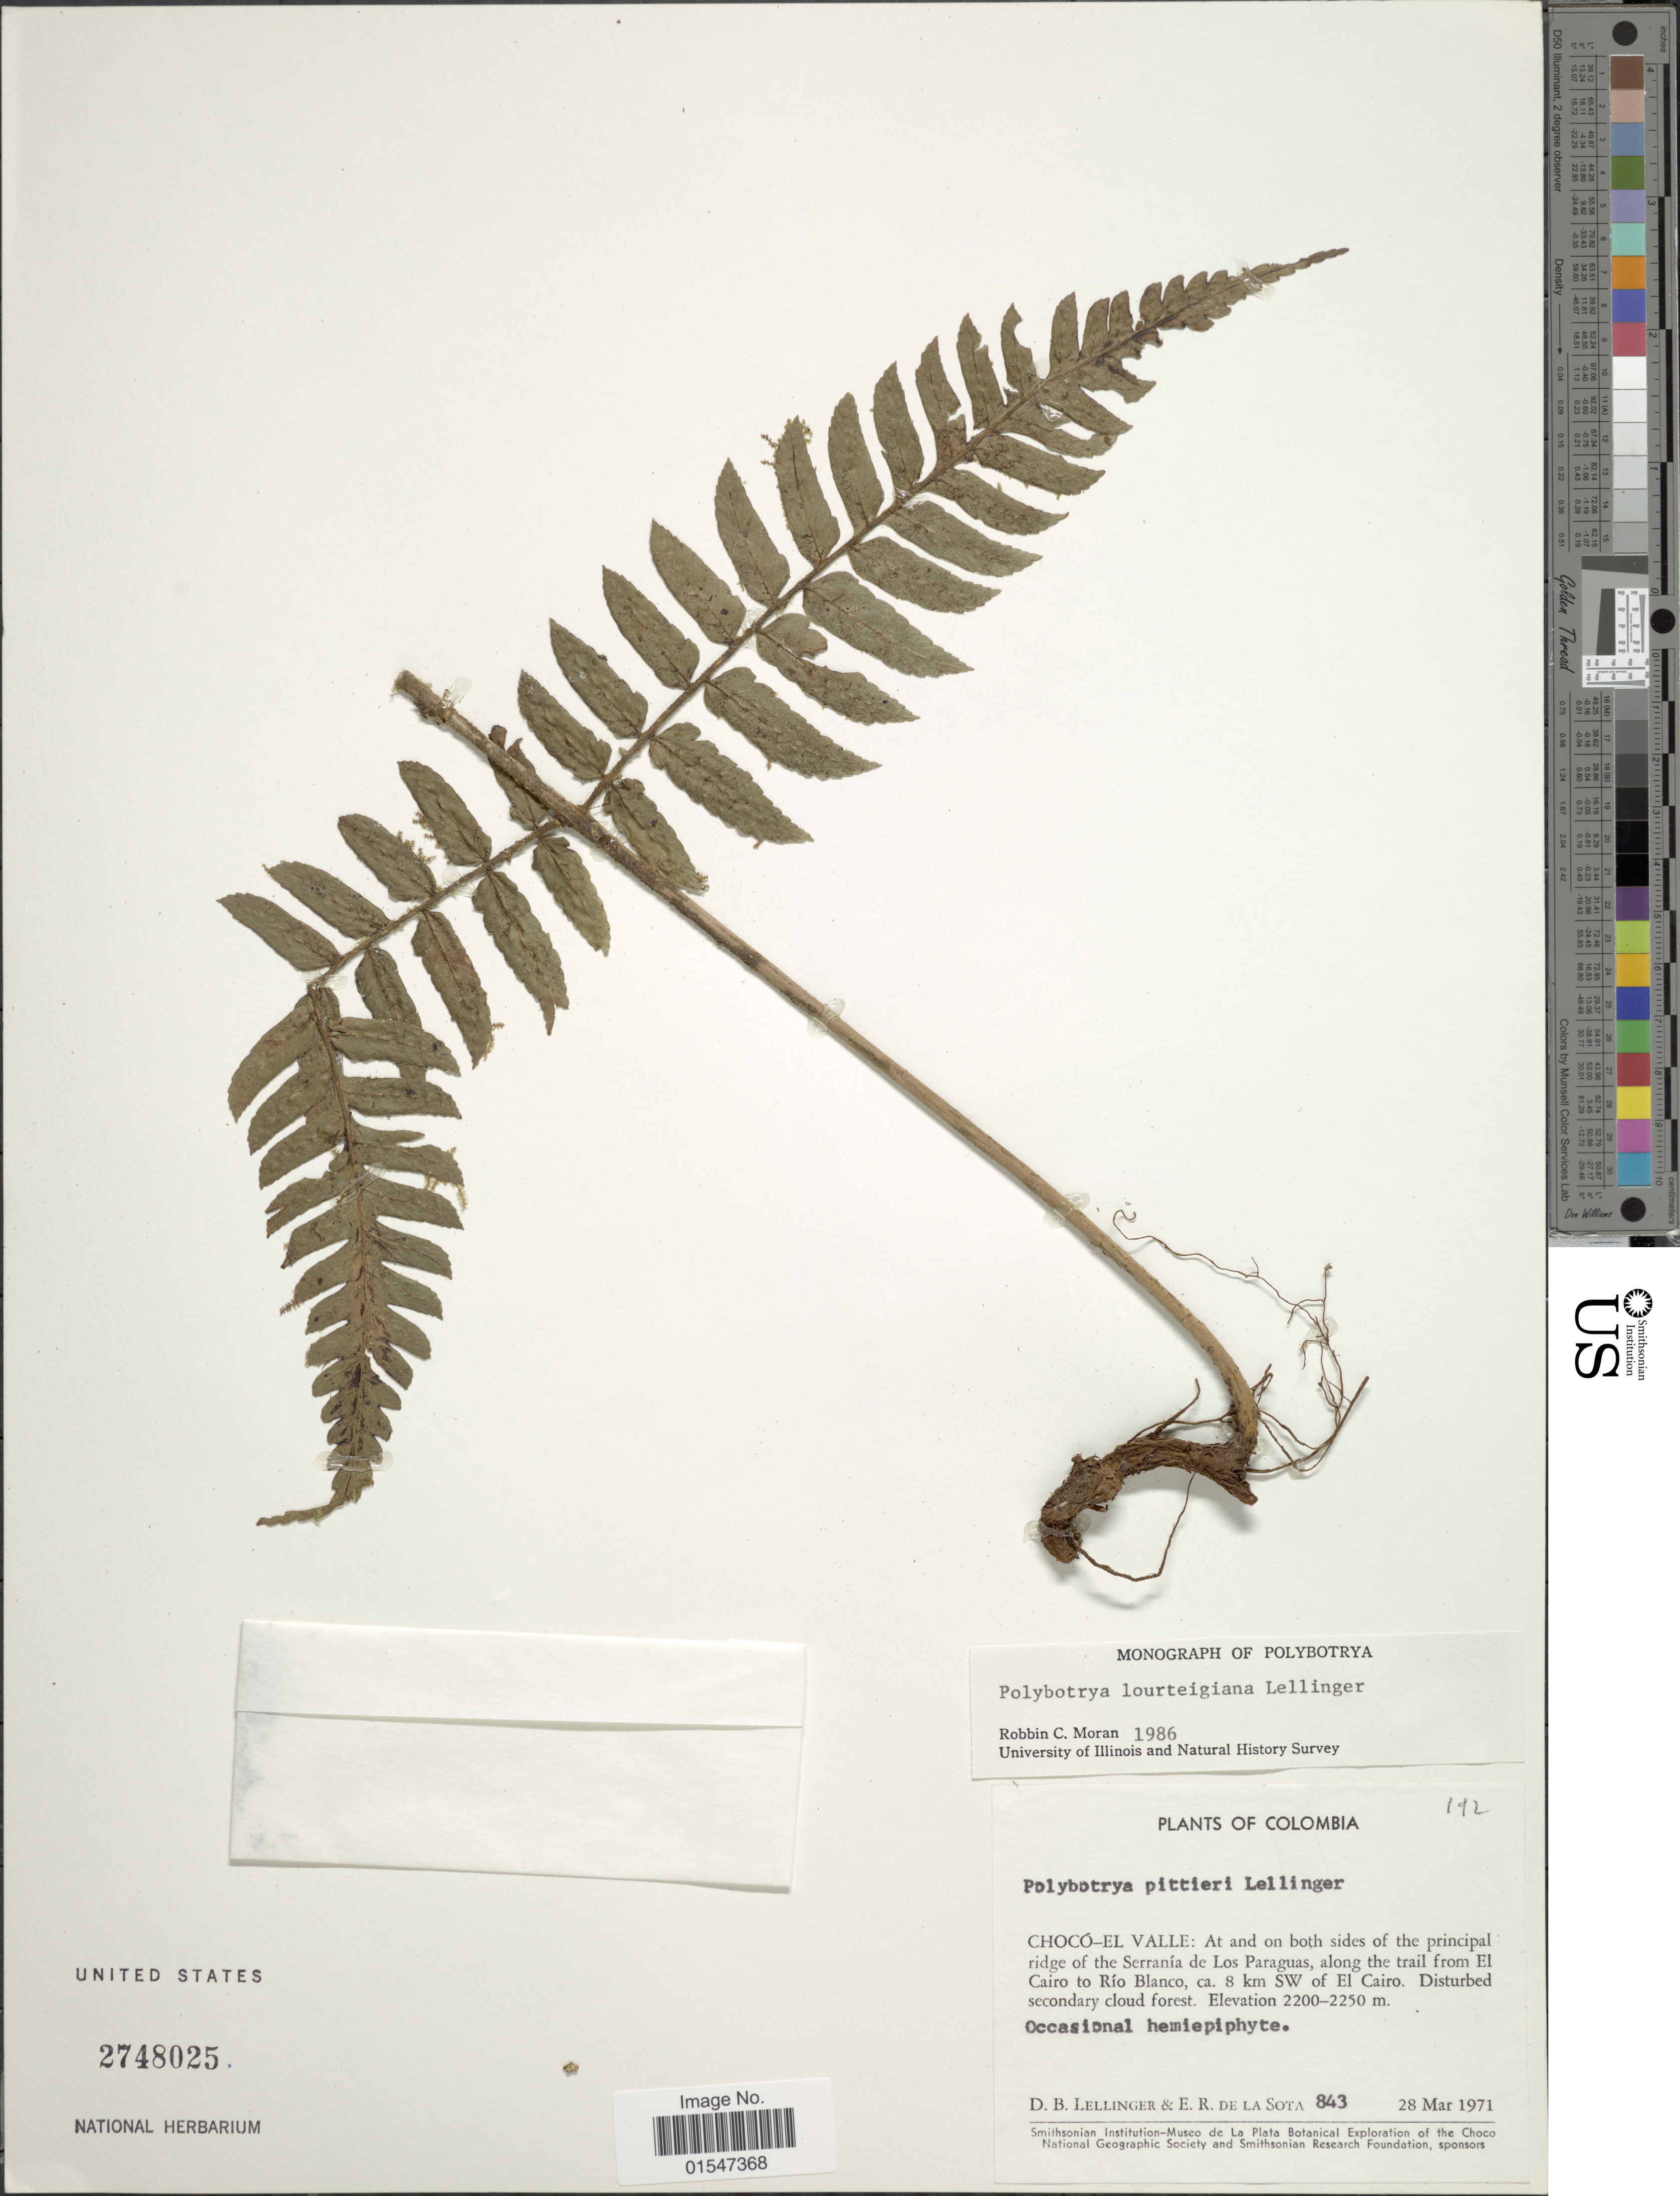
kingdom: Plantae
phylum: Tracheophyta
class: Polypodiopsida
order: Polypodiales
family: Dryopteridaceae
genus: Polybotrya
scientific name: Polybotrya lourteigiana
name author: Lellinger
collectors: D. B. Lellinger & E. R. de la Sota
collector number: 843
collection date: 1971-03-28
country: Colombia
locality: Chocó- El Valle: at and on both sides of the principal ridge of the Serranía de los Paraguas, along the trail from El Cairo to Río Blanco, ca. 8 km SW of El Cairo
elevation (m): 2200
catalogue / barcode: US 2748025